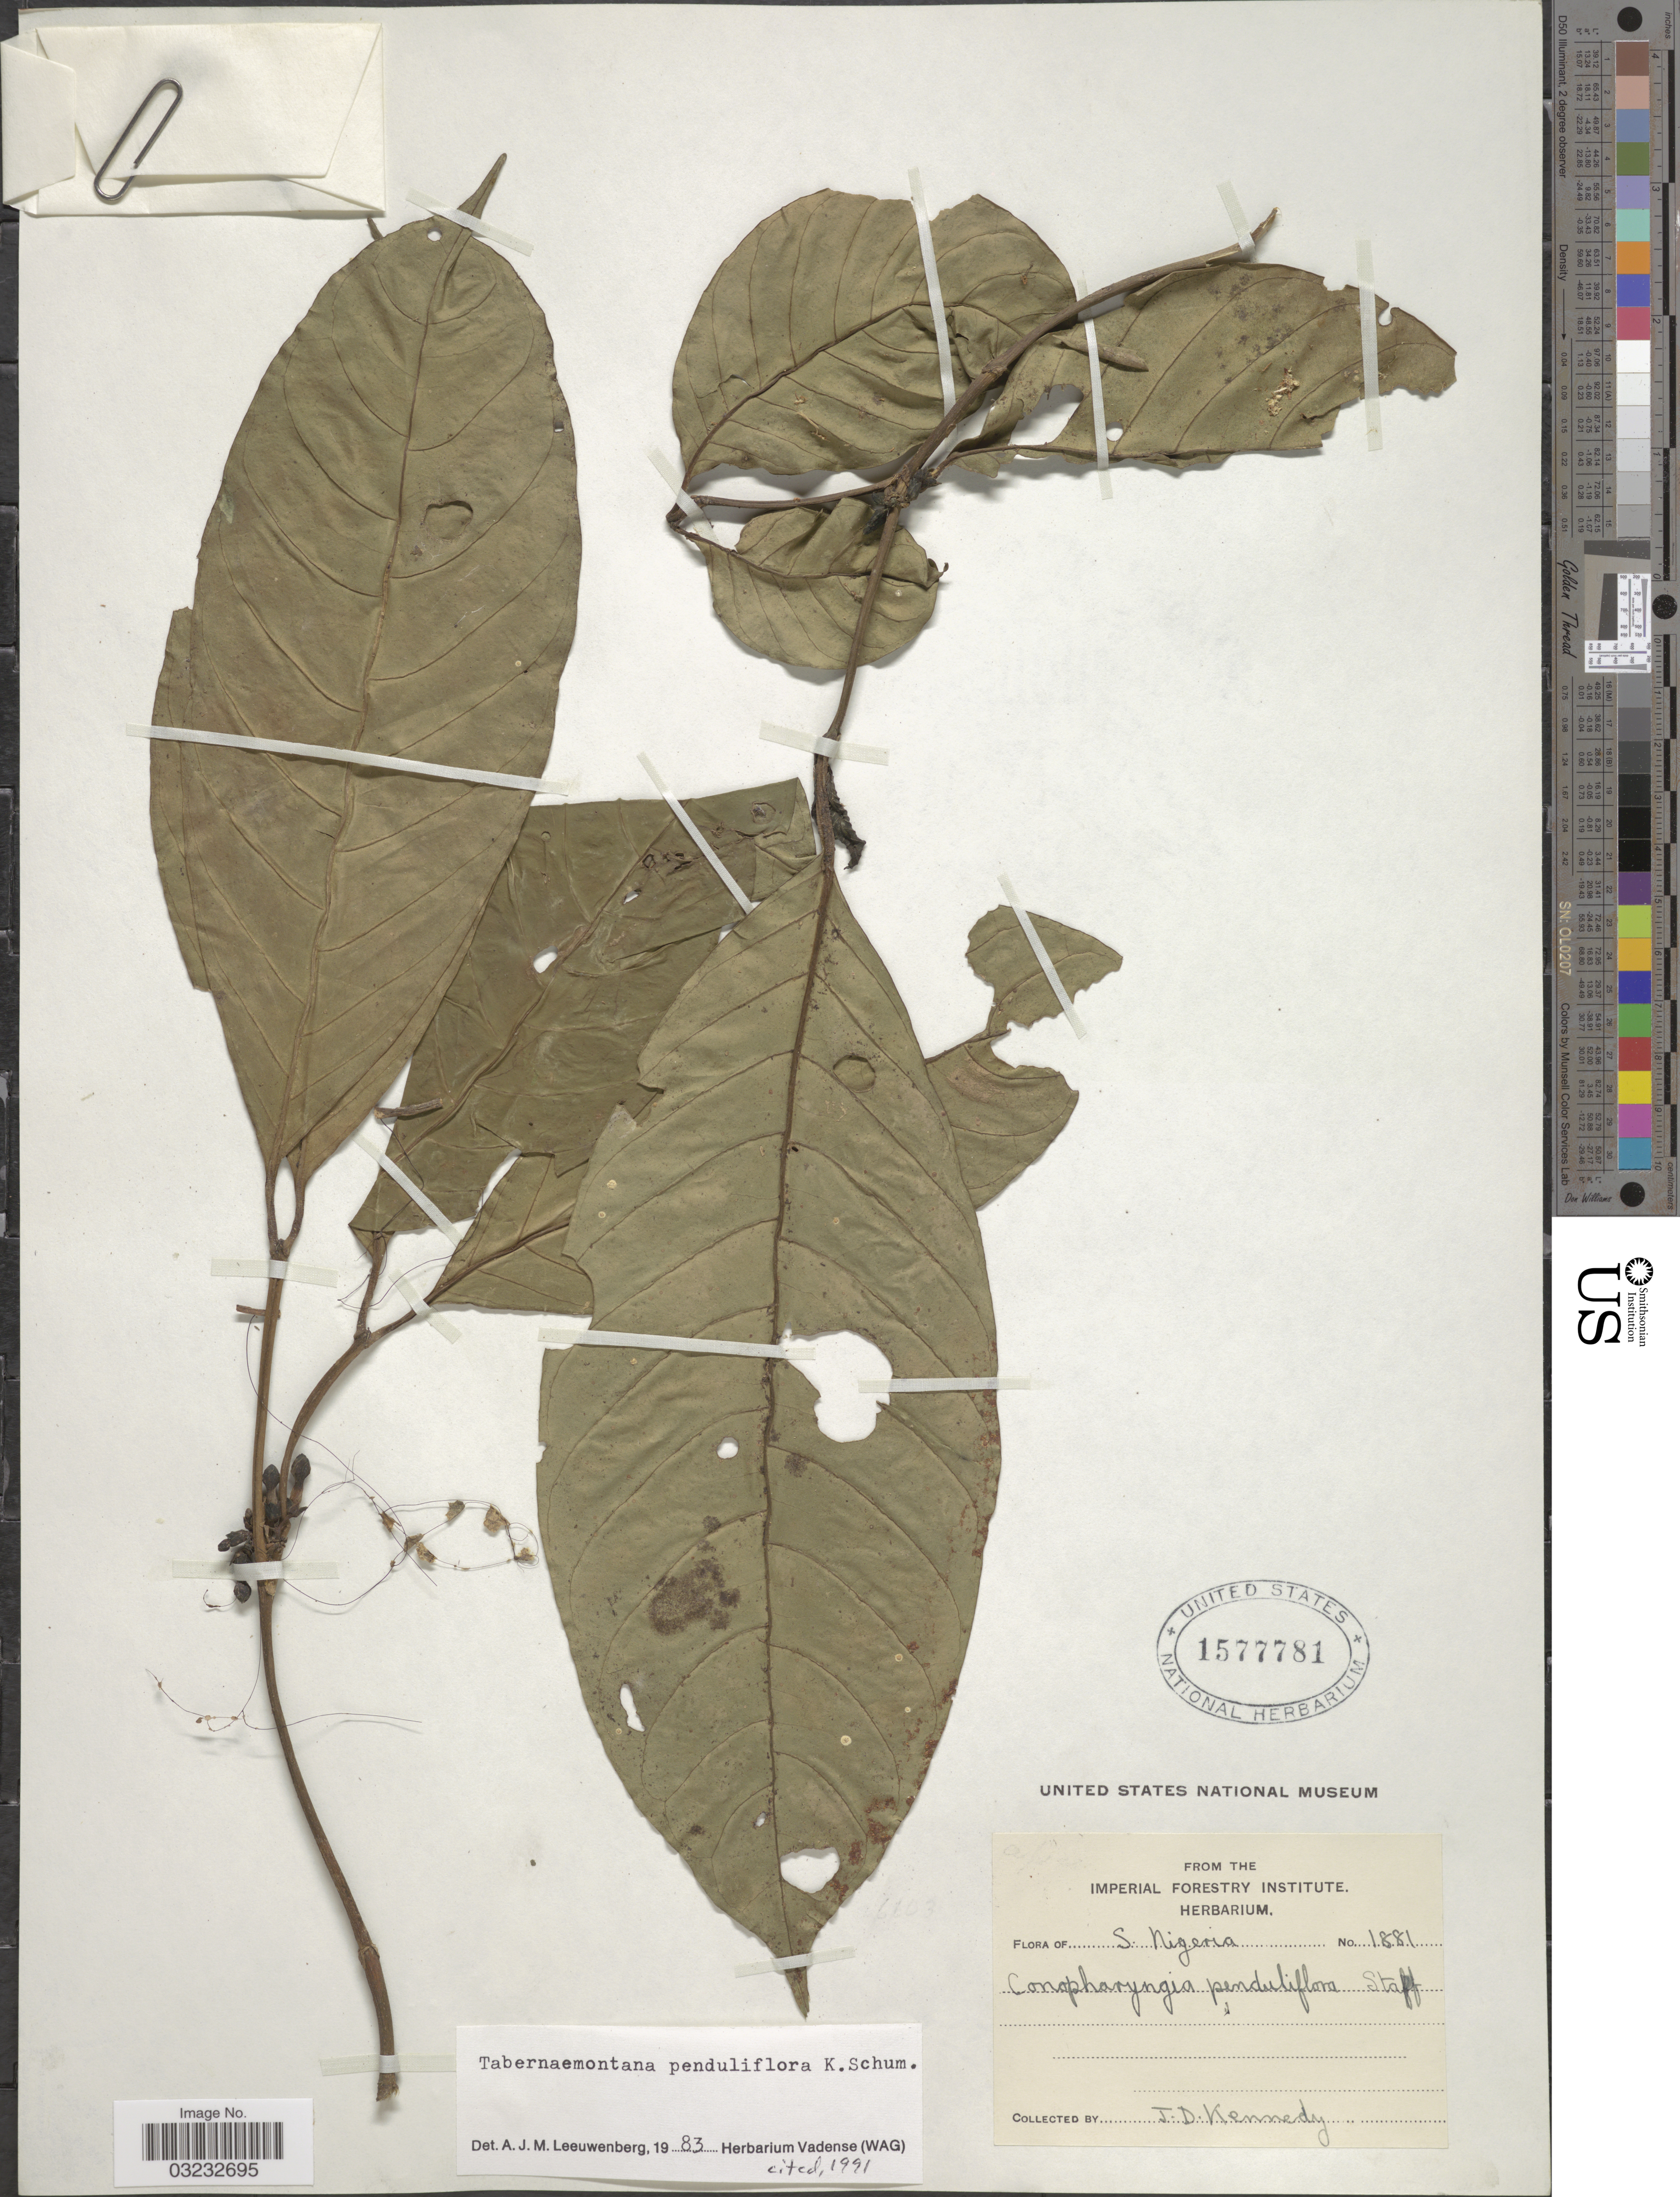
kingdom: Plantae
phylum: Tracheophyta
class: Magnoliopsida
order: Gentianales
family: Apocynaceae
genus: Tabernaemontana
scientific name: Tabernaemontana penduliflora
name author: K. Schum.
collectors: J. D. Kennedy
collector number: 1881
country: Nigeria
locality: S. Nigeria.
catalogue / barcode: US 1577781